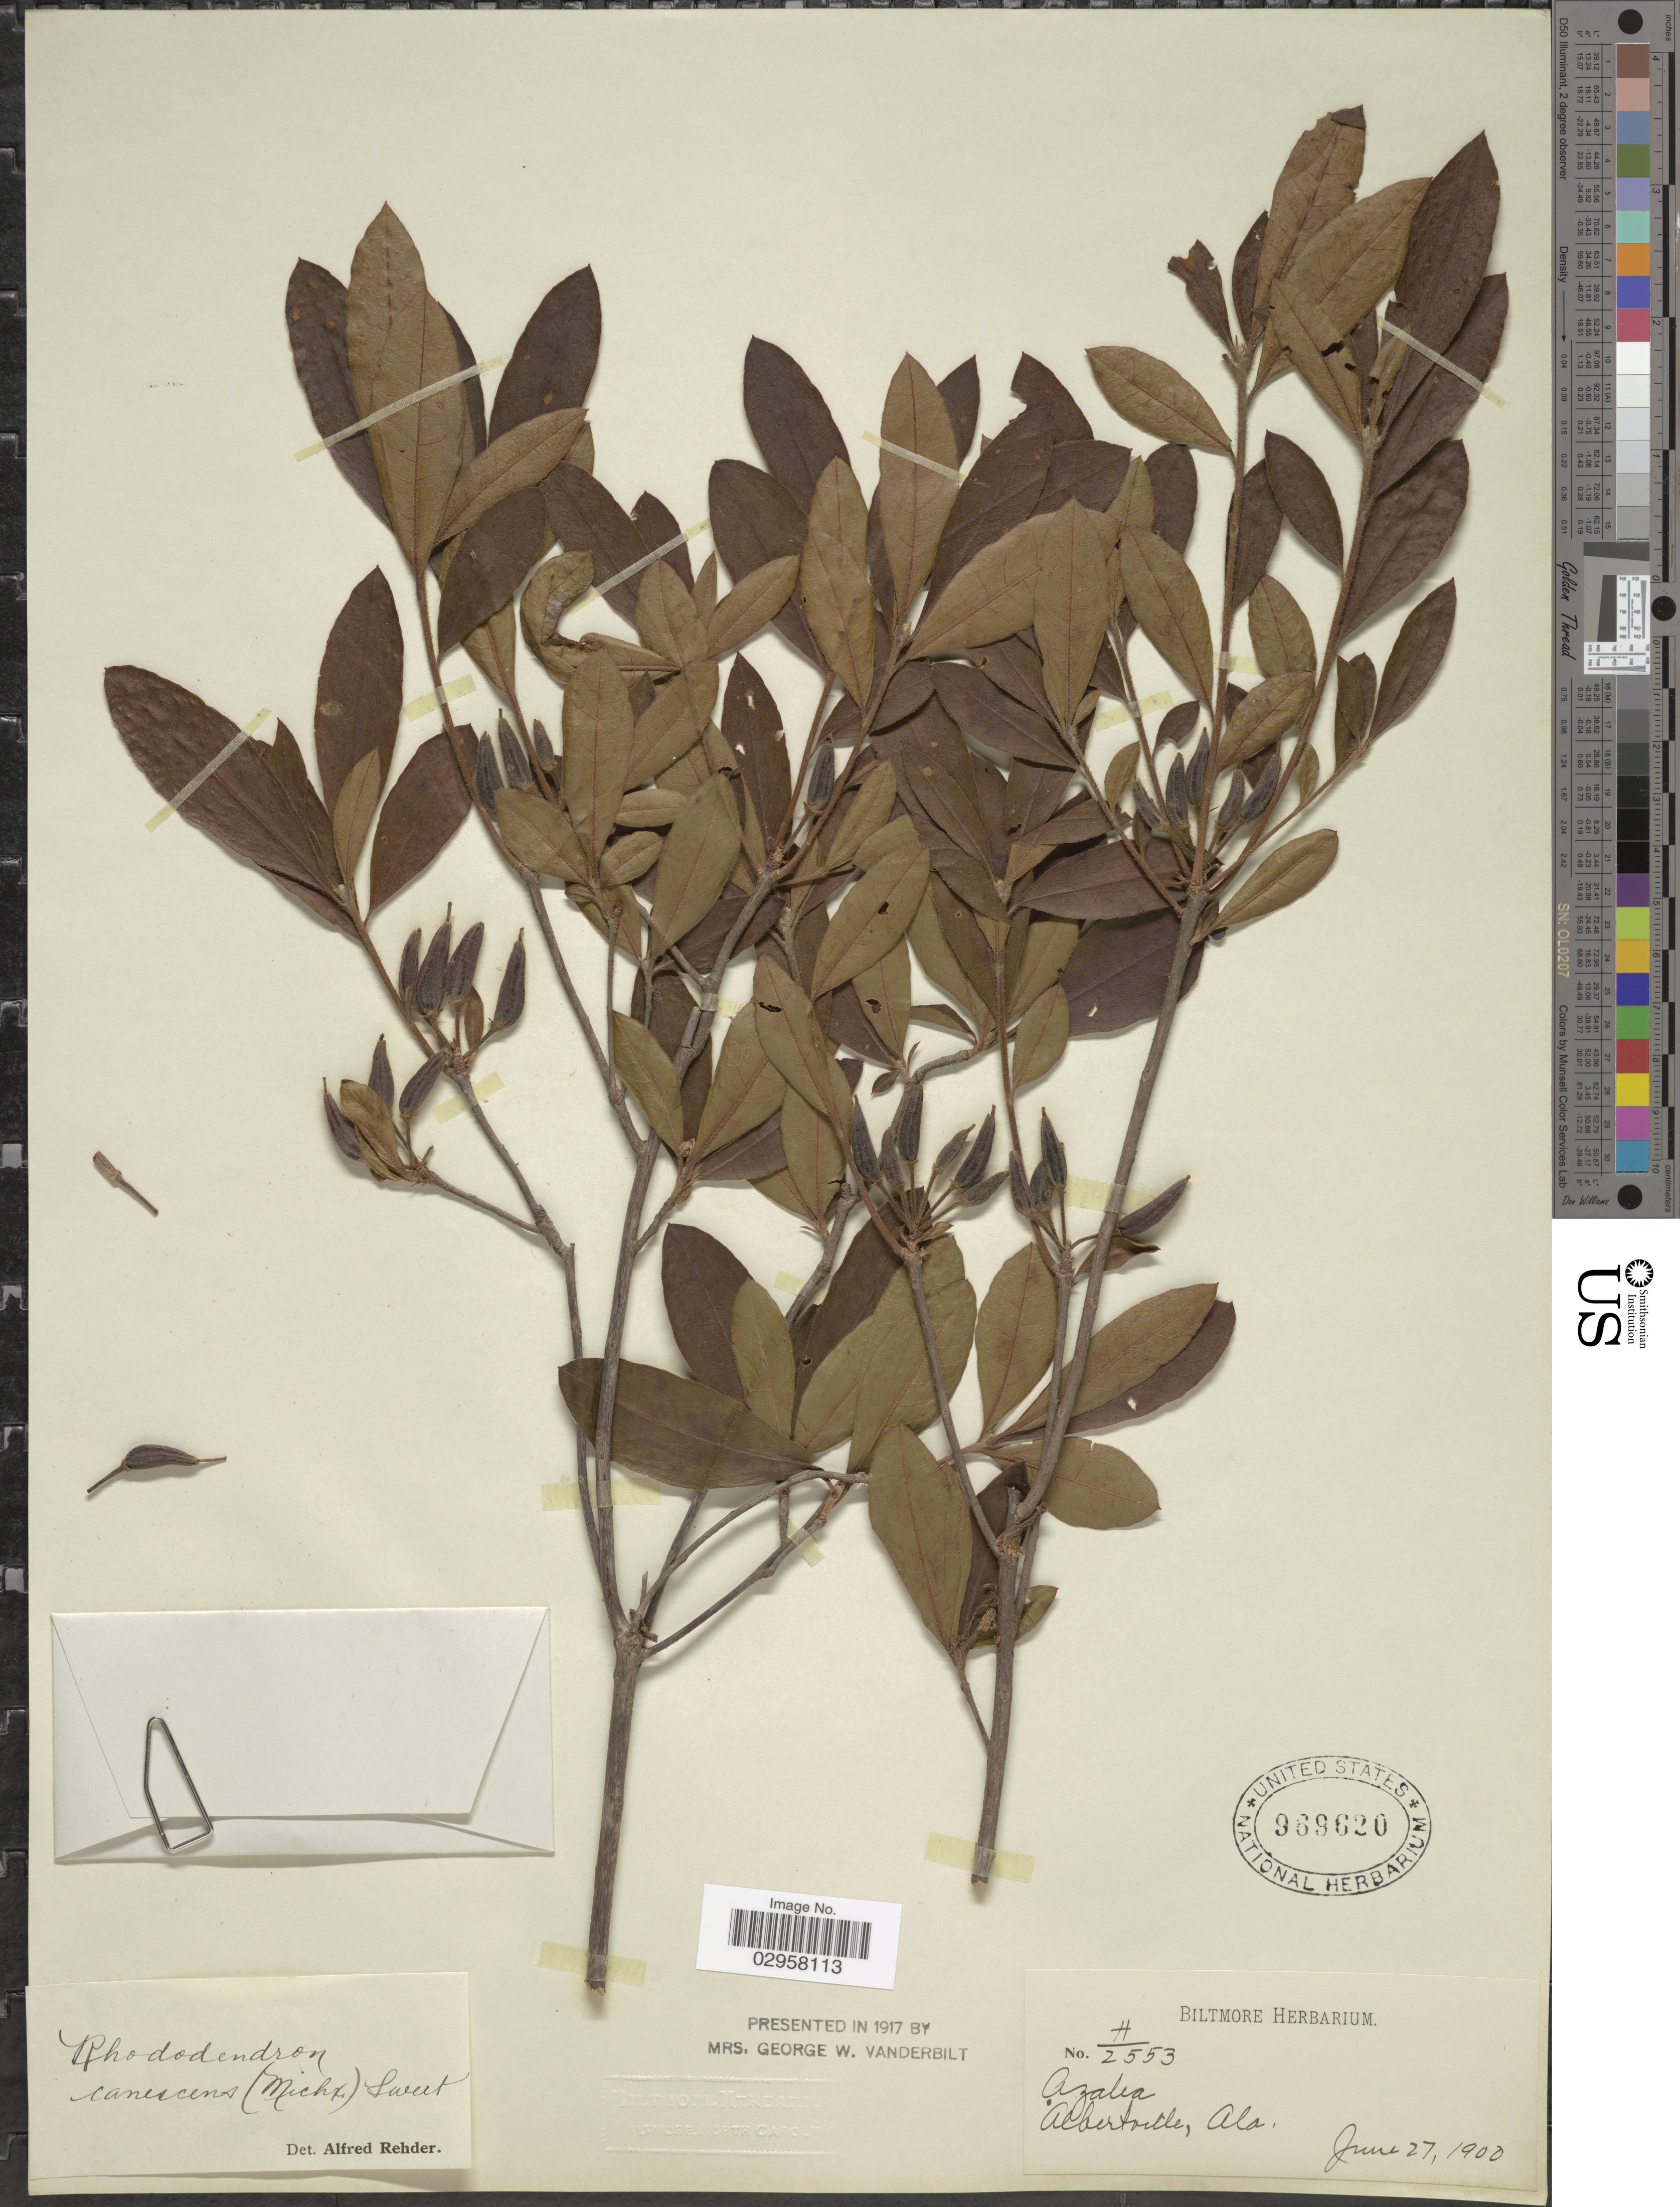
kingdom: Plantae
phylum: Tracheophyta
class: Magnoliopsida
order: Ericales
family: Ericaceae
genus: Rhododendron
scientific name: Rhododendron canescens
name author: (Michx.) Sweet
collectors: ex herb. Biltmore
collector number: H/2553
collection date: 1900-06-27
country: United States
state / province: Alabama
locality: Albertville.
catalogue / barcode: US 969620